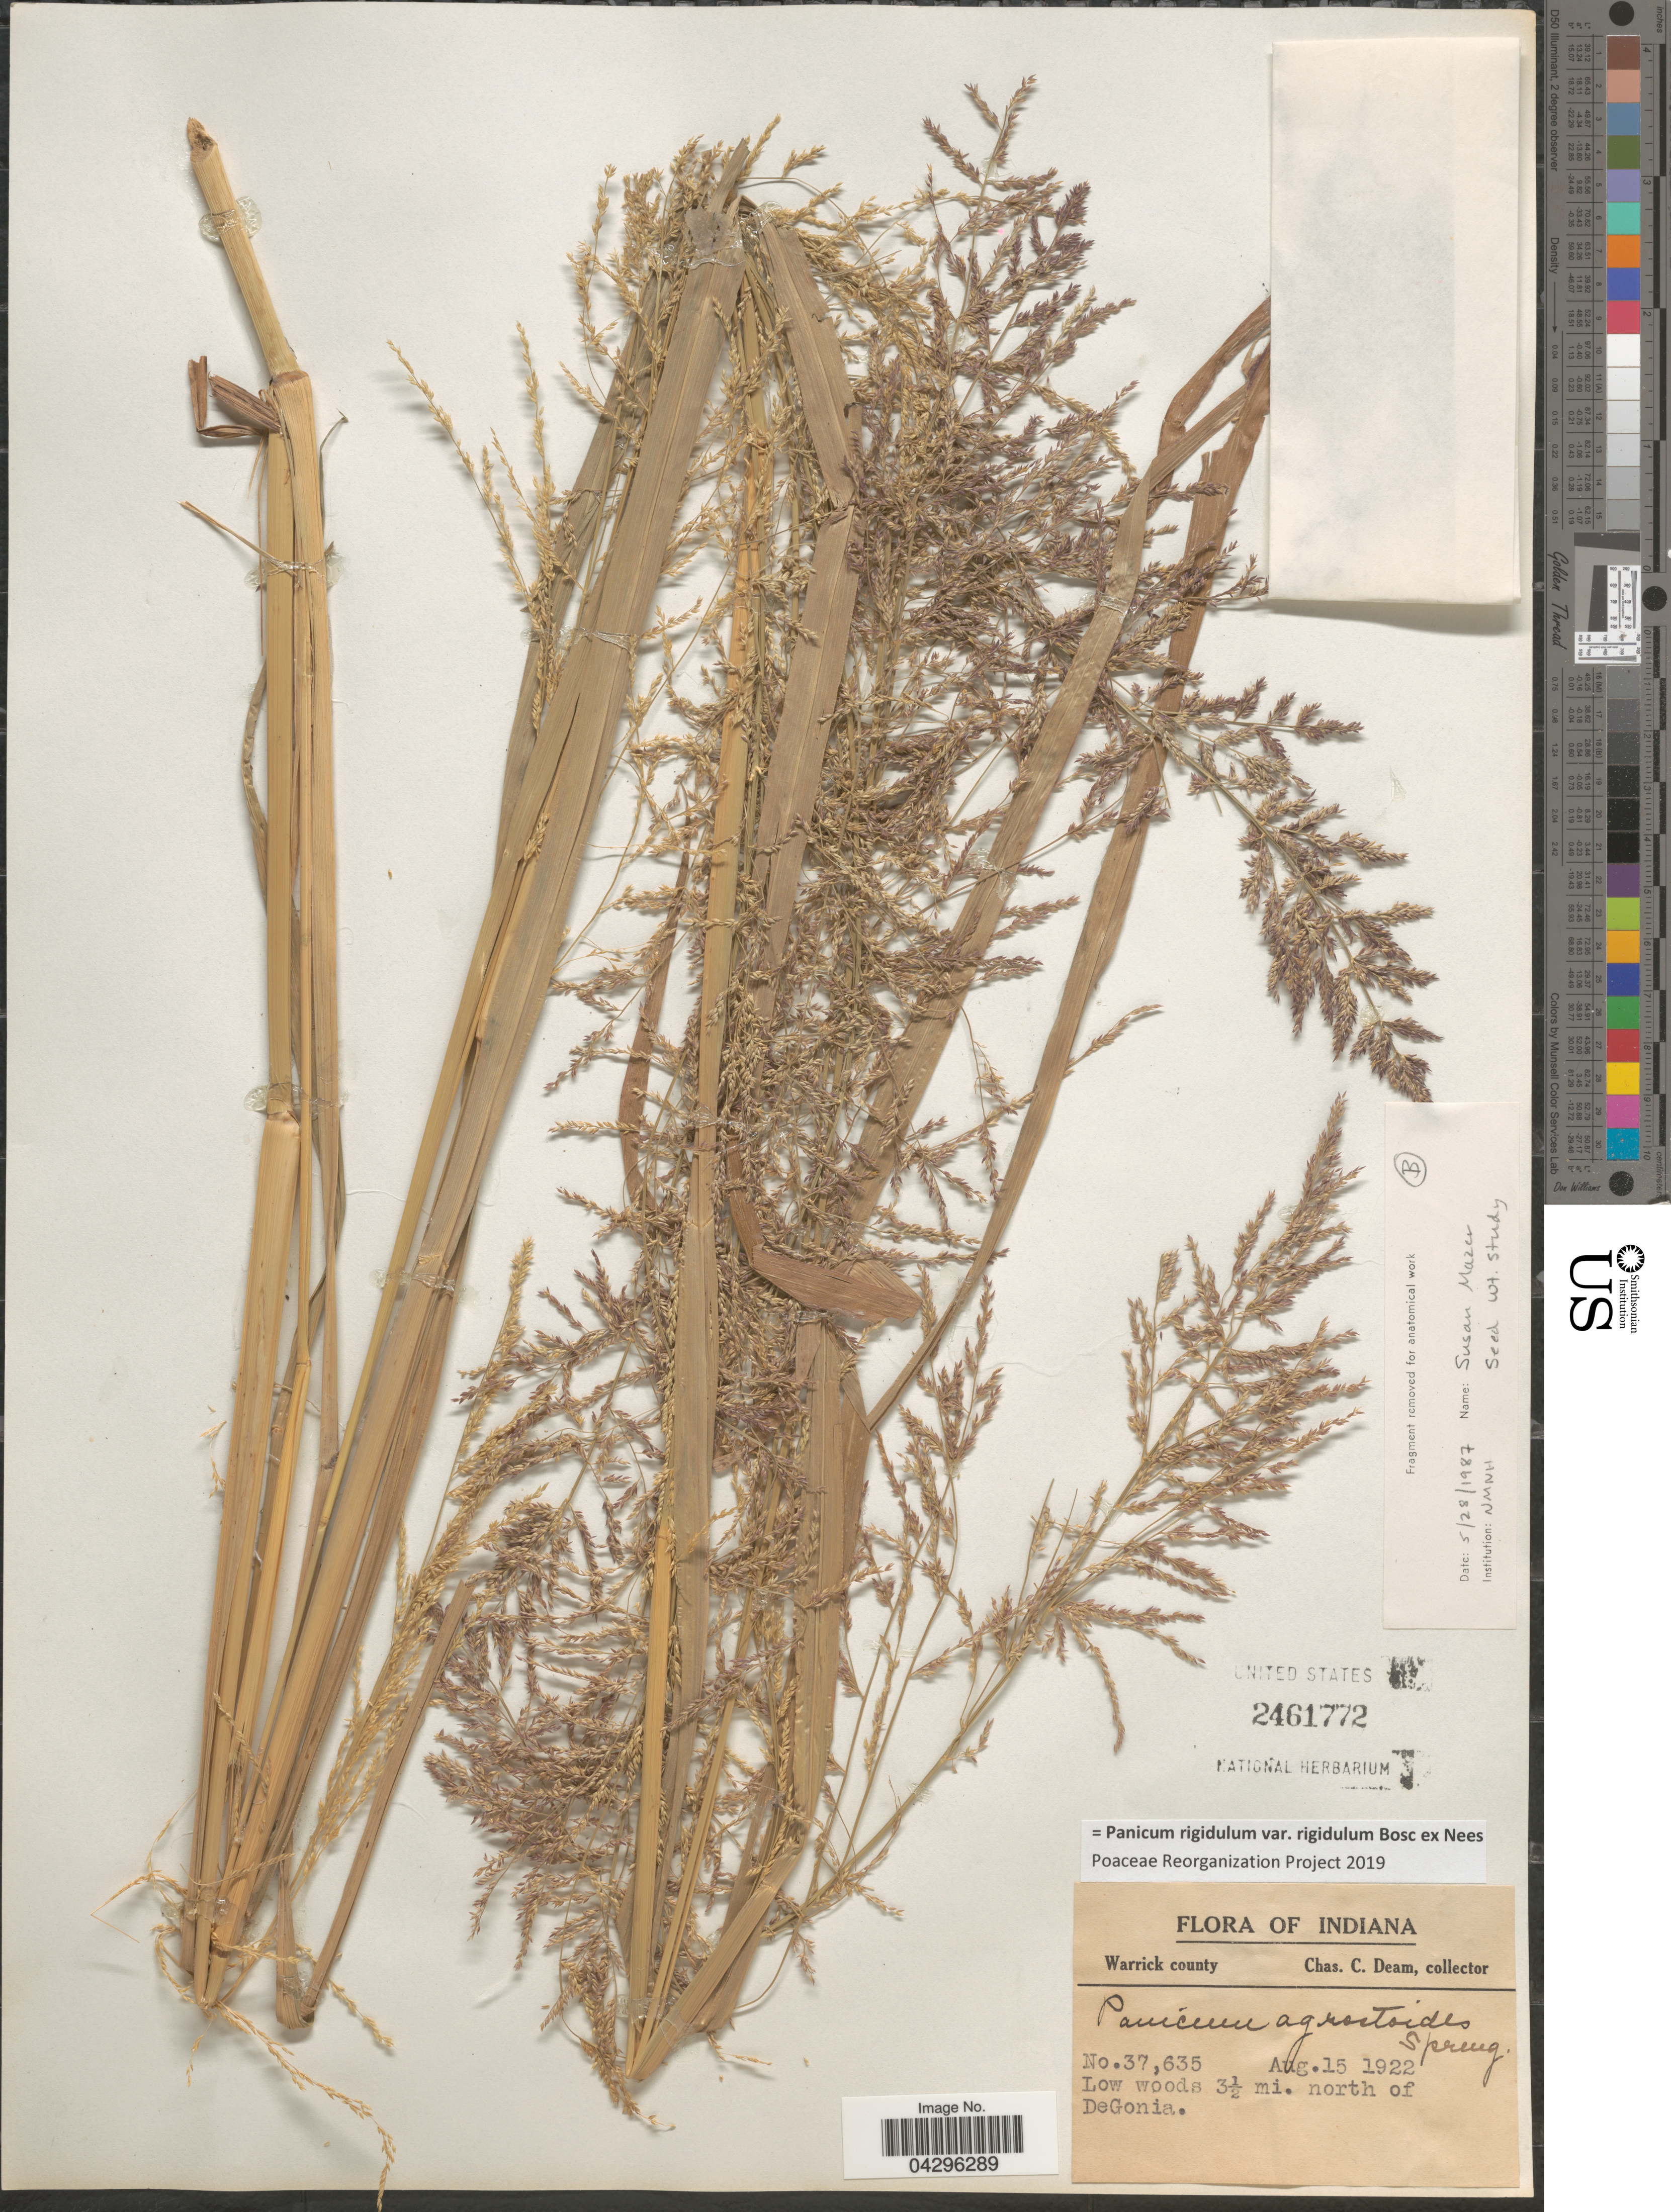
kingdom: Plantae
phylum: Tracheophyta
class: Liliopsida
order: Poales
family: Poaceae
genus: Panicum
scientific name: Panicum rigidulum var. rigidulum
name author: Bosc ex Nees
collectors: C. C. Deam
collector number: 37635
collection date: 1922-08-15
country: United States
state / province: Indiana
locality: Warrick county. Low woods 3 1/2 mi. north of DeGonia.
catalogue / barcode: US 2461772